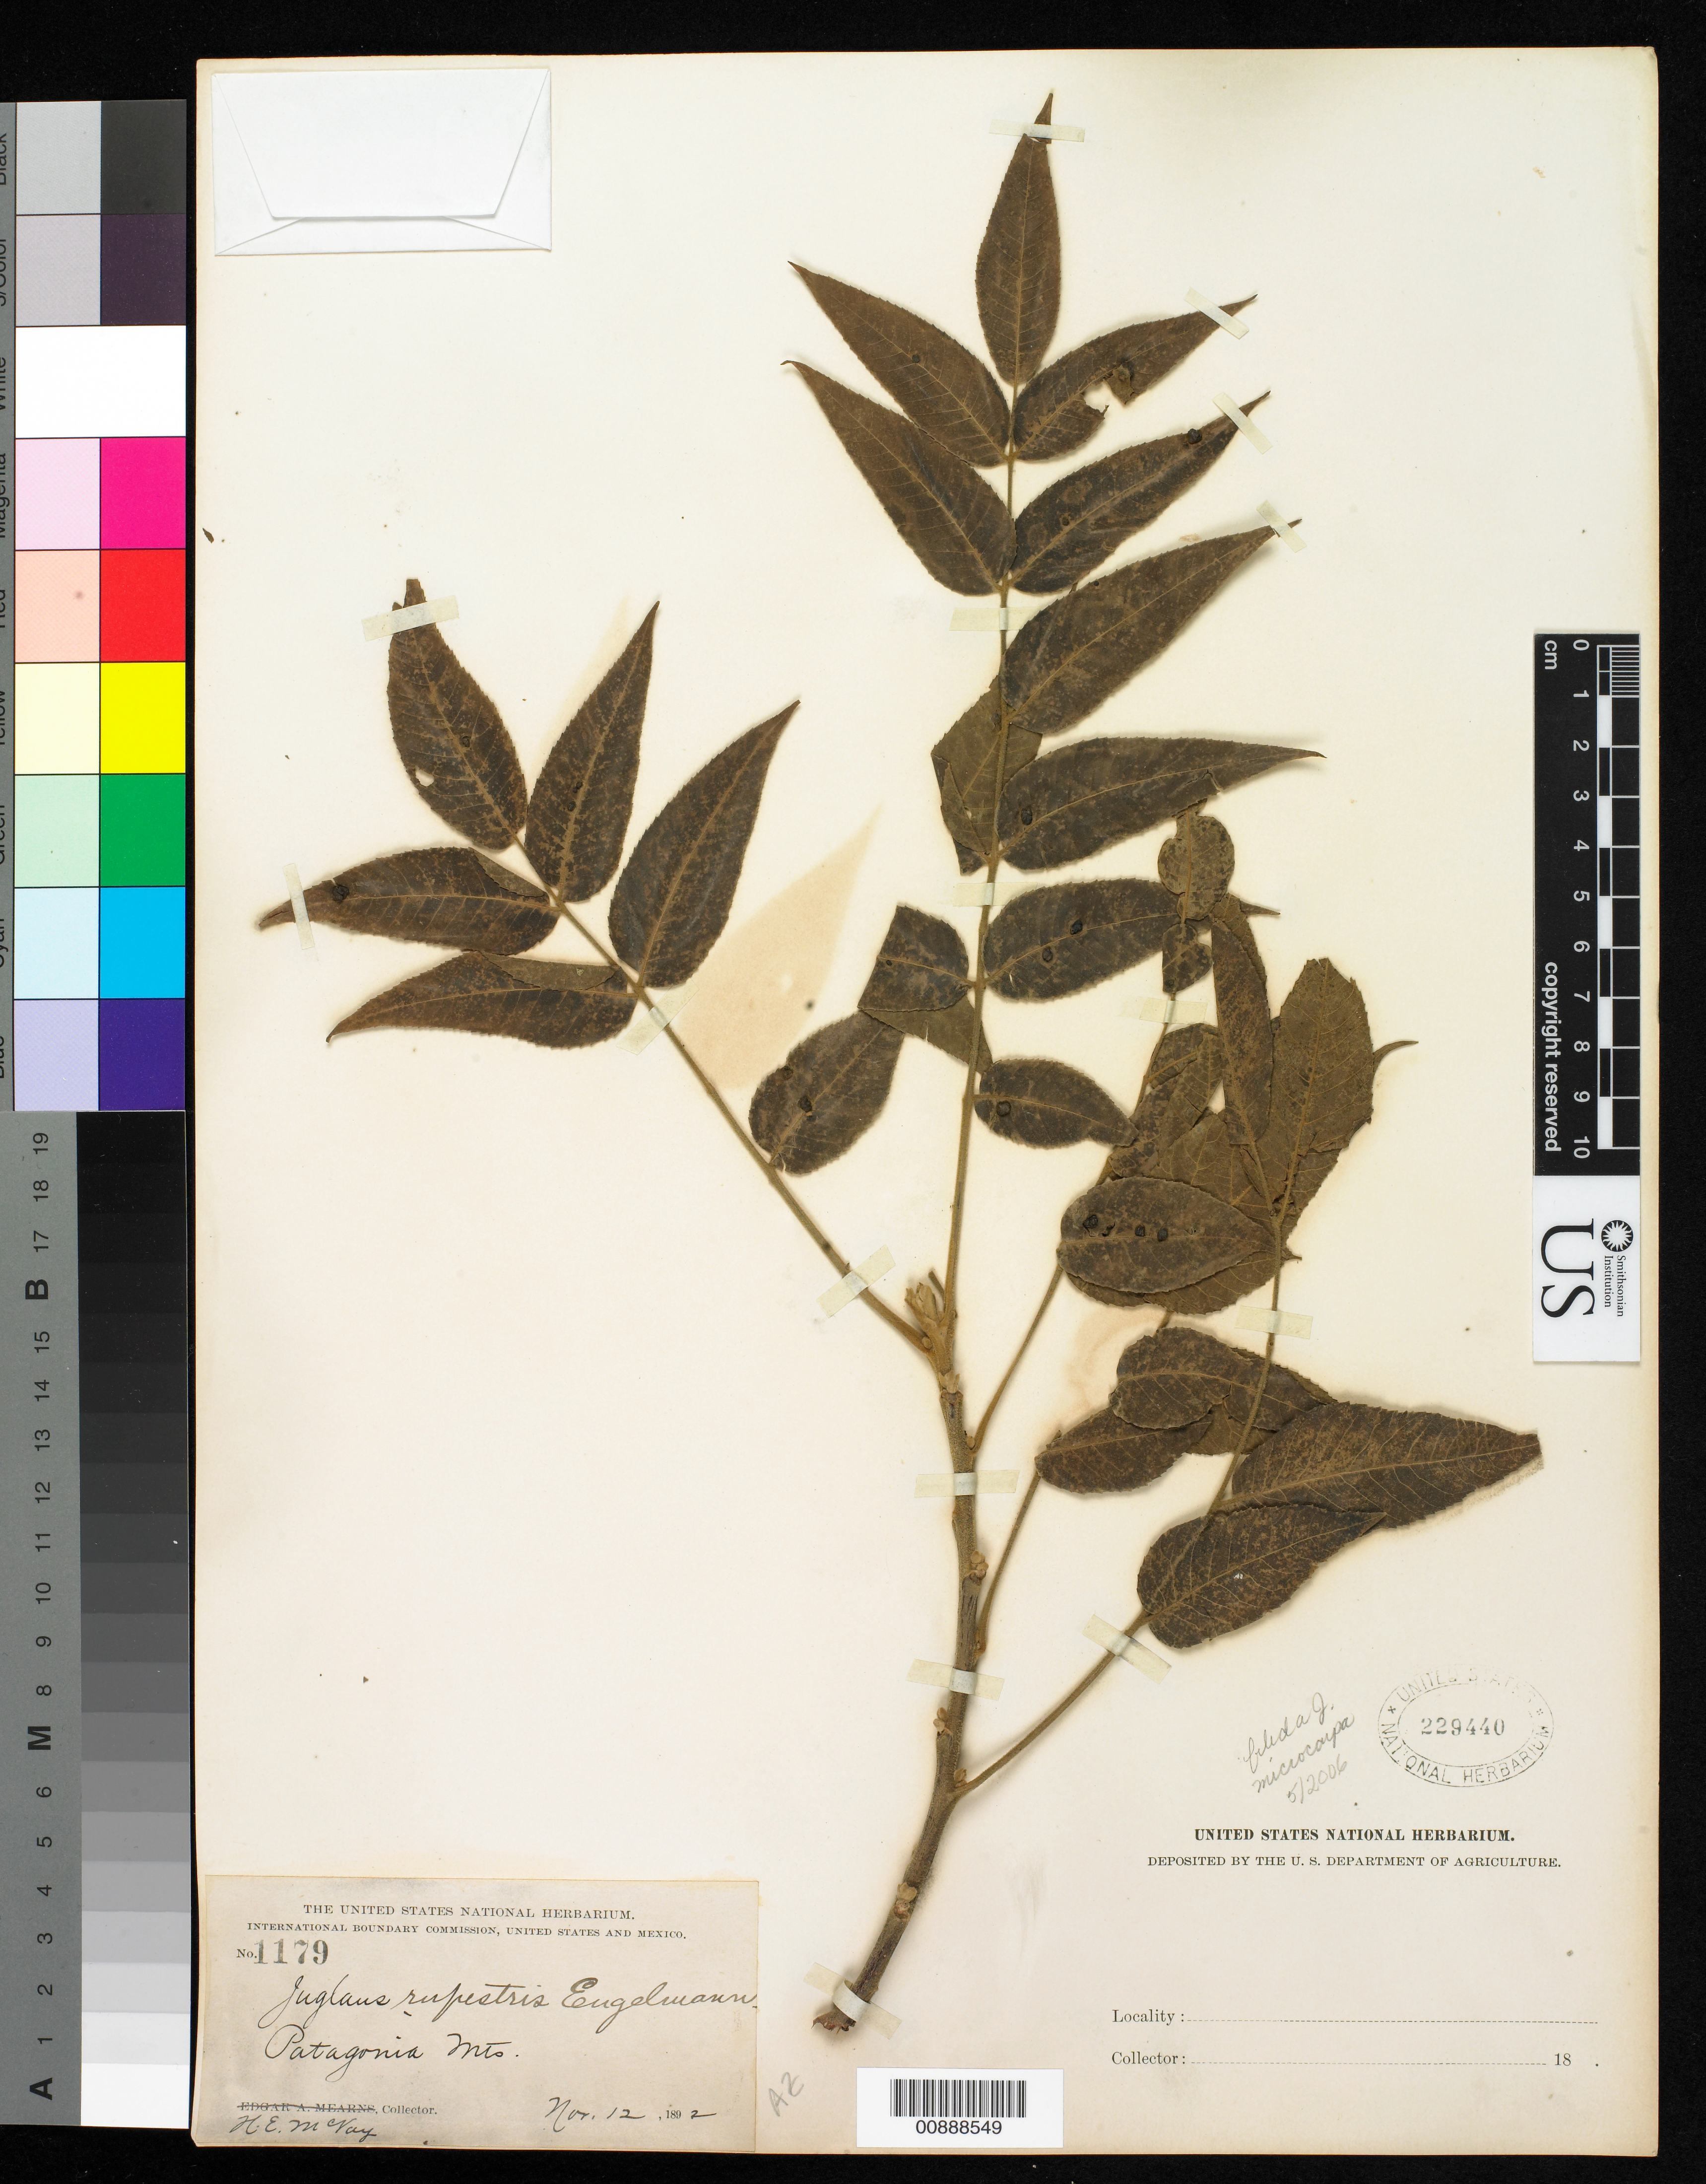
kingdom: Plantae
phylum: Tracheophyta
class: Magnoliopsida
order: Fagales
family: Juglandaceae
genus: Juglans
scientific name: Juglans microcarpa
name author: Berland. in Berland. & Chovell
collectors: H. E. McVay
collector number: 1179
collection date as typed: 12 Nov 1892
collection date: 1892-11-12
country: United States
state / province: Arizona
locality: Patagonia Mts., Arizona.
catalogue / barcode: US 229440